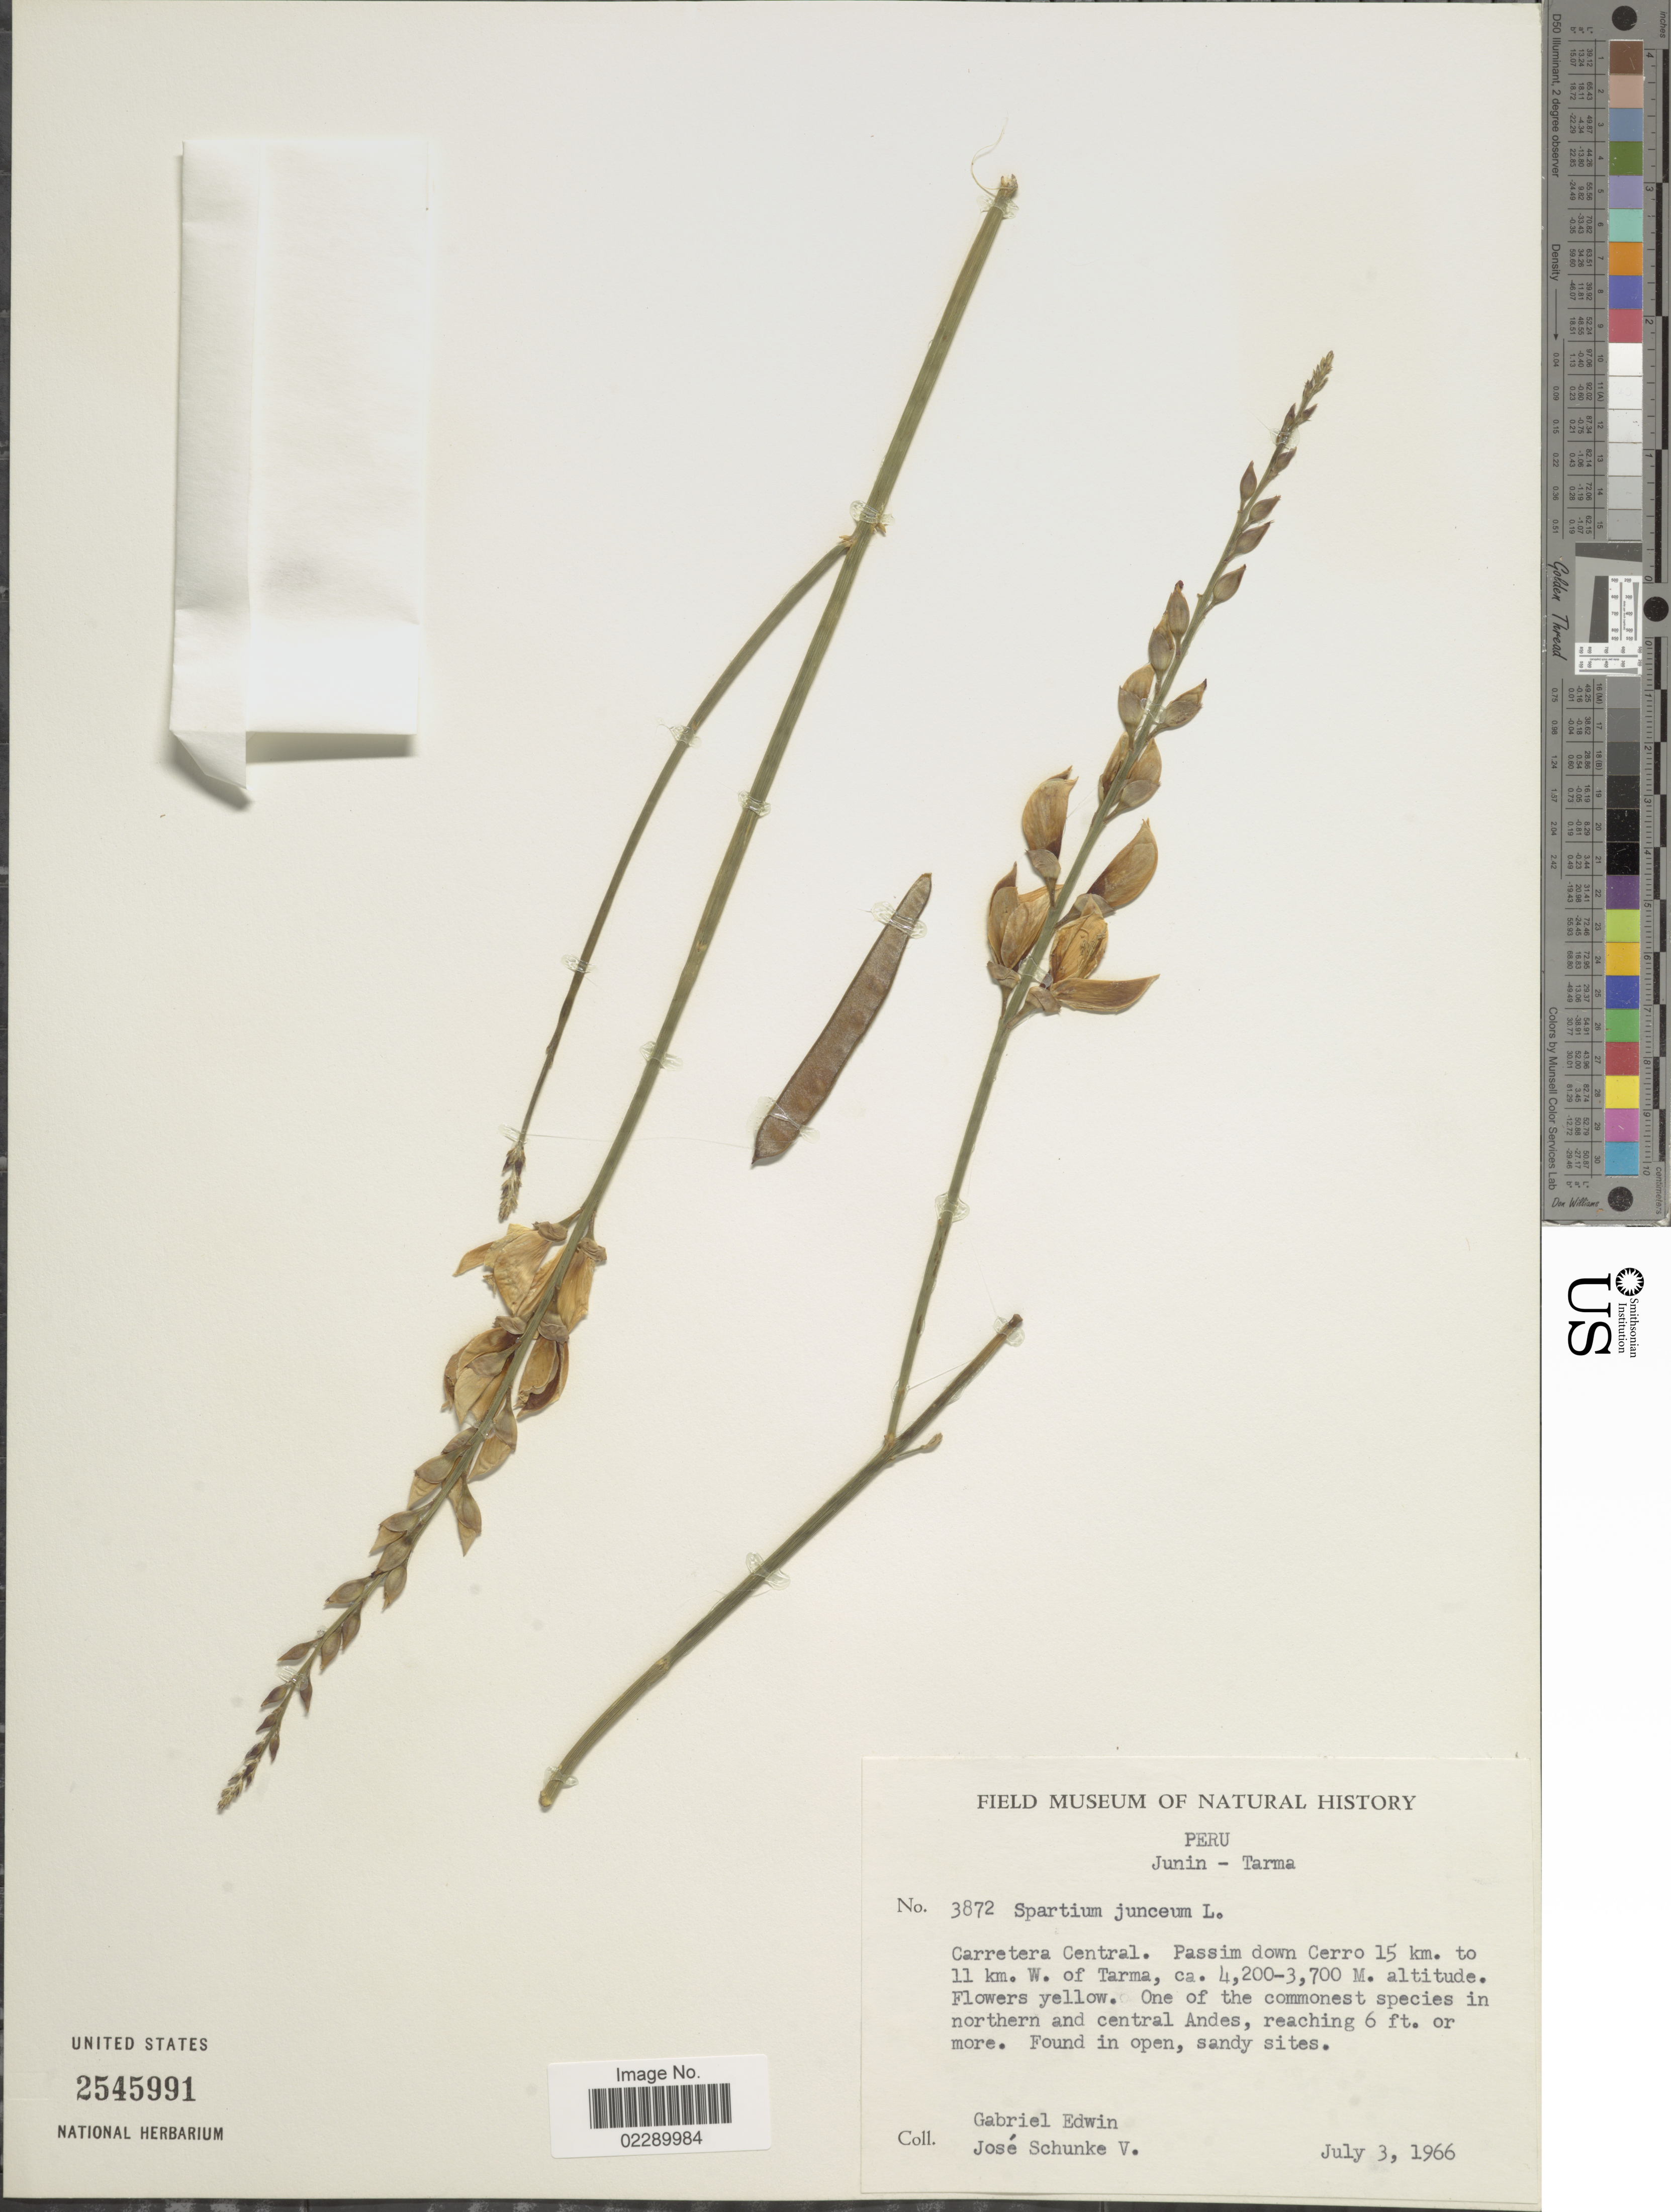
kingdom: Plantae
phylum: Tracheophyta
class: Magnoliopsida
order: Fabales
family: Fabaceae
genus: Spartium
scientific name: Spartium junceum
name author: L.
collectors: G. Edwin & J. Schunke Vigo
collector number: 3872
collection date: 1966-07-03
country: Peru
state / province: Junín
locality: Junin-Tarma. Carretera Central. Passim down Cerro 15 km. to 11 km. W. of Tarma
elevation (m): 3700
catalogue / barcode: US 2545991